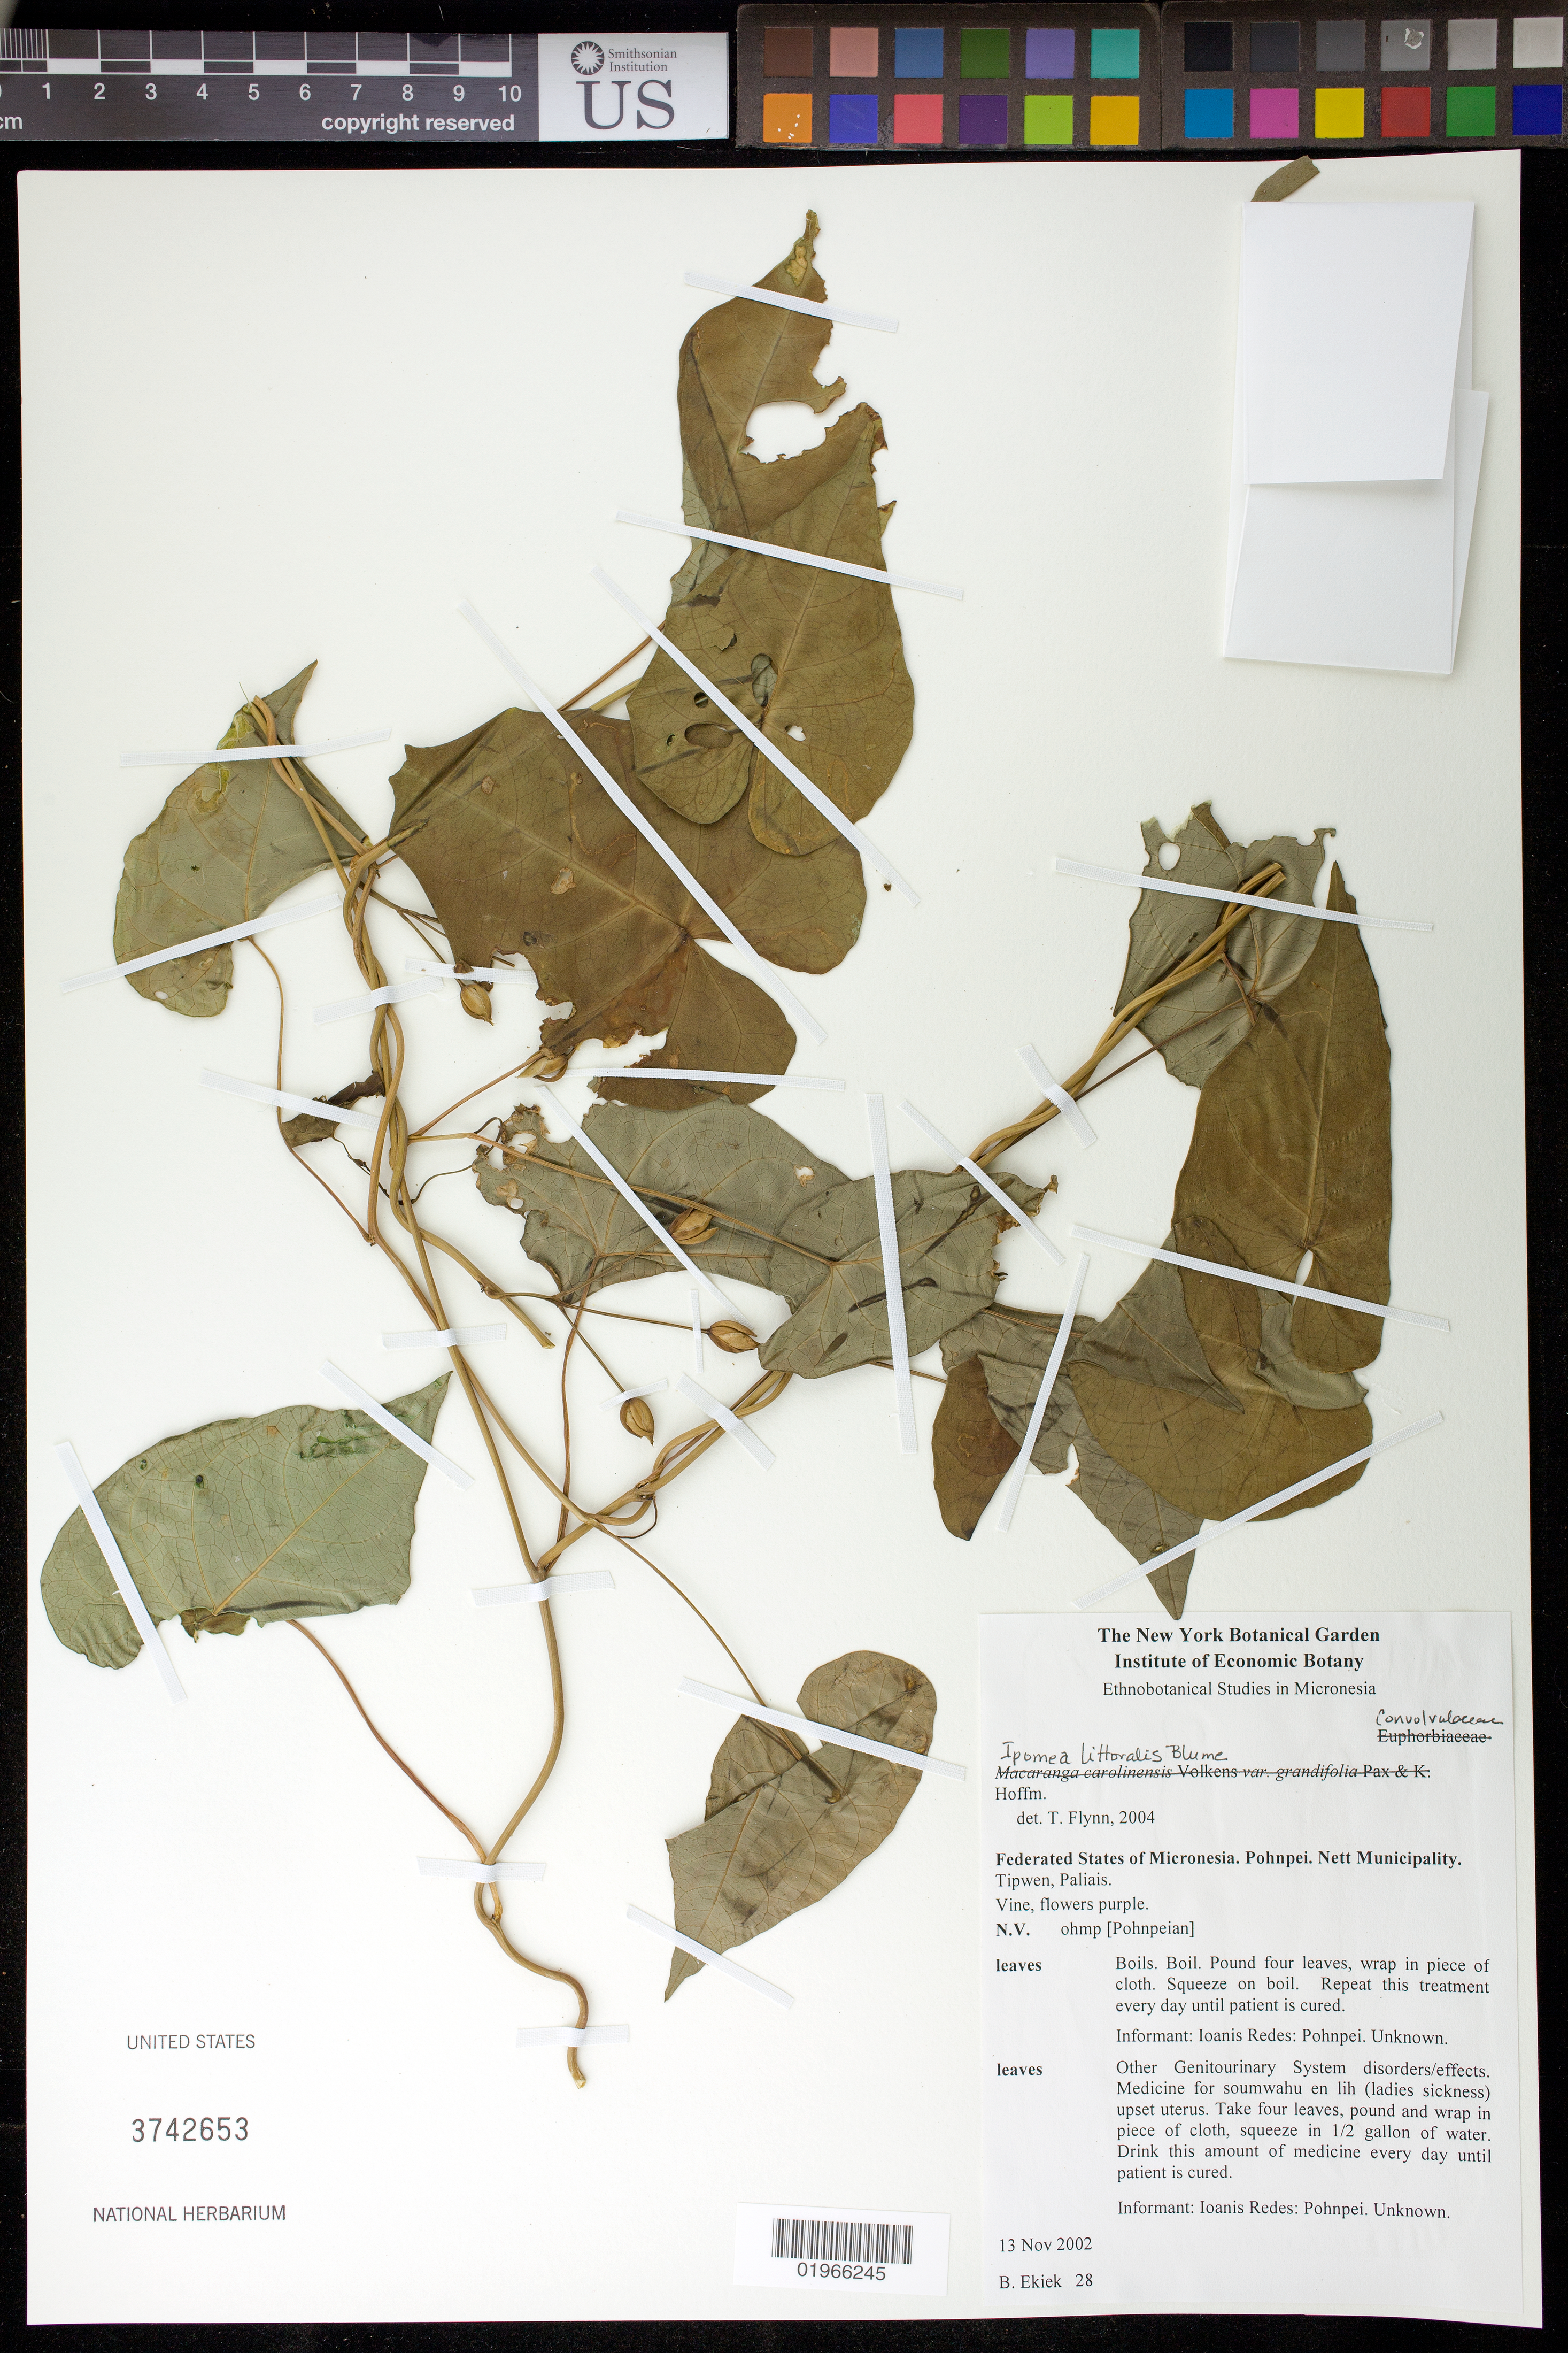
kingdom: Plantae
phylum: Tracheophyta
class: Magnoliopsida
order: Solanales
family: Convolvulaceae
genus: Ipomoea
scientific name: Ipomoea littoralis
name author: Blume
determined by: Flynn, T. W.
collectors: B. Ekiek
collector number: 28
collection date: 2002-11-13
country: Micronesia, Federated States of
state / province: Pohnpei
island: Pohnpei [Ponape]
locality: Nett Municipality, Tupwen, Palias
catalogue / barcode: US 3742653